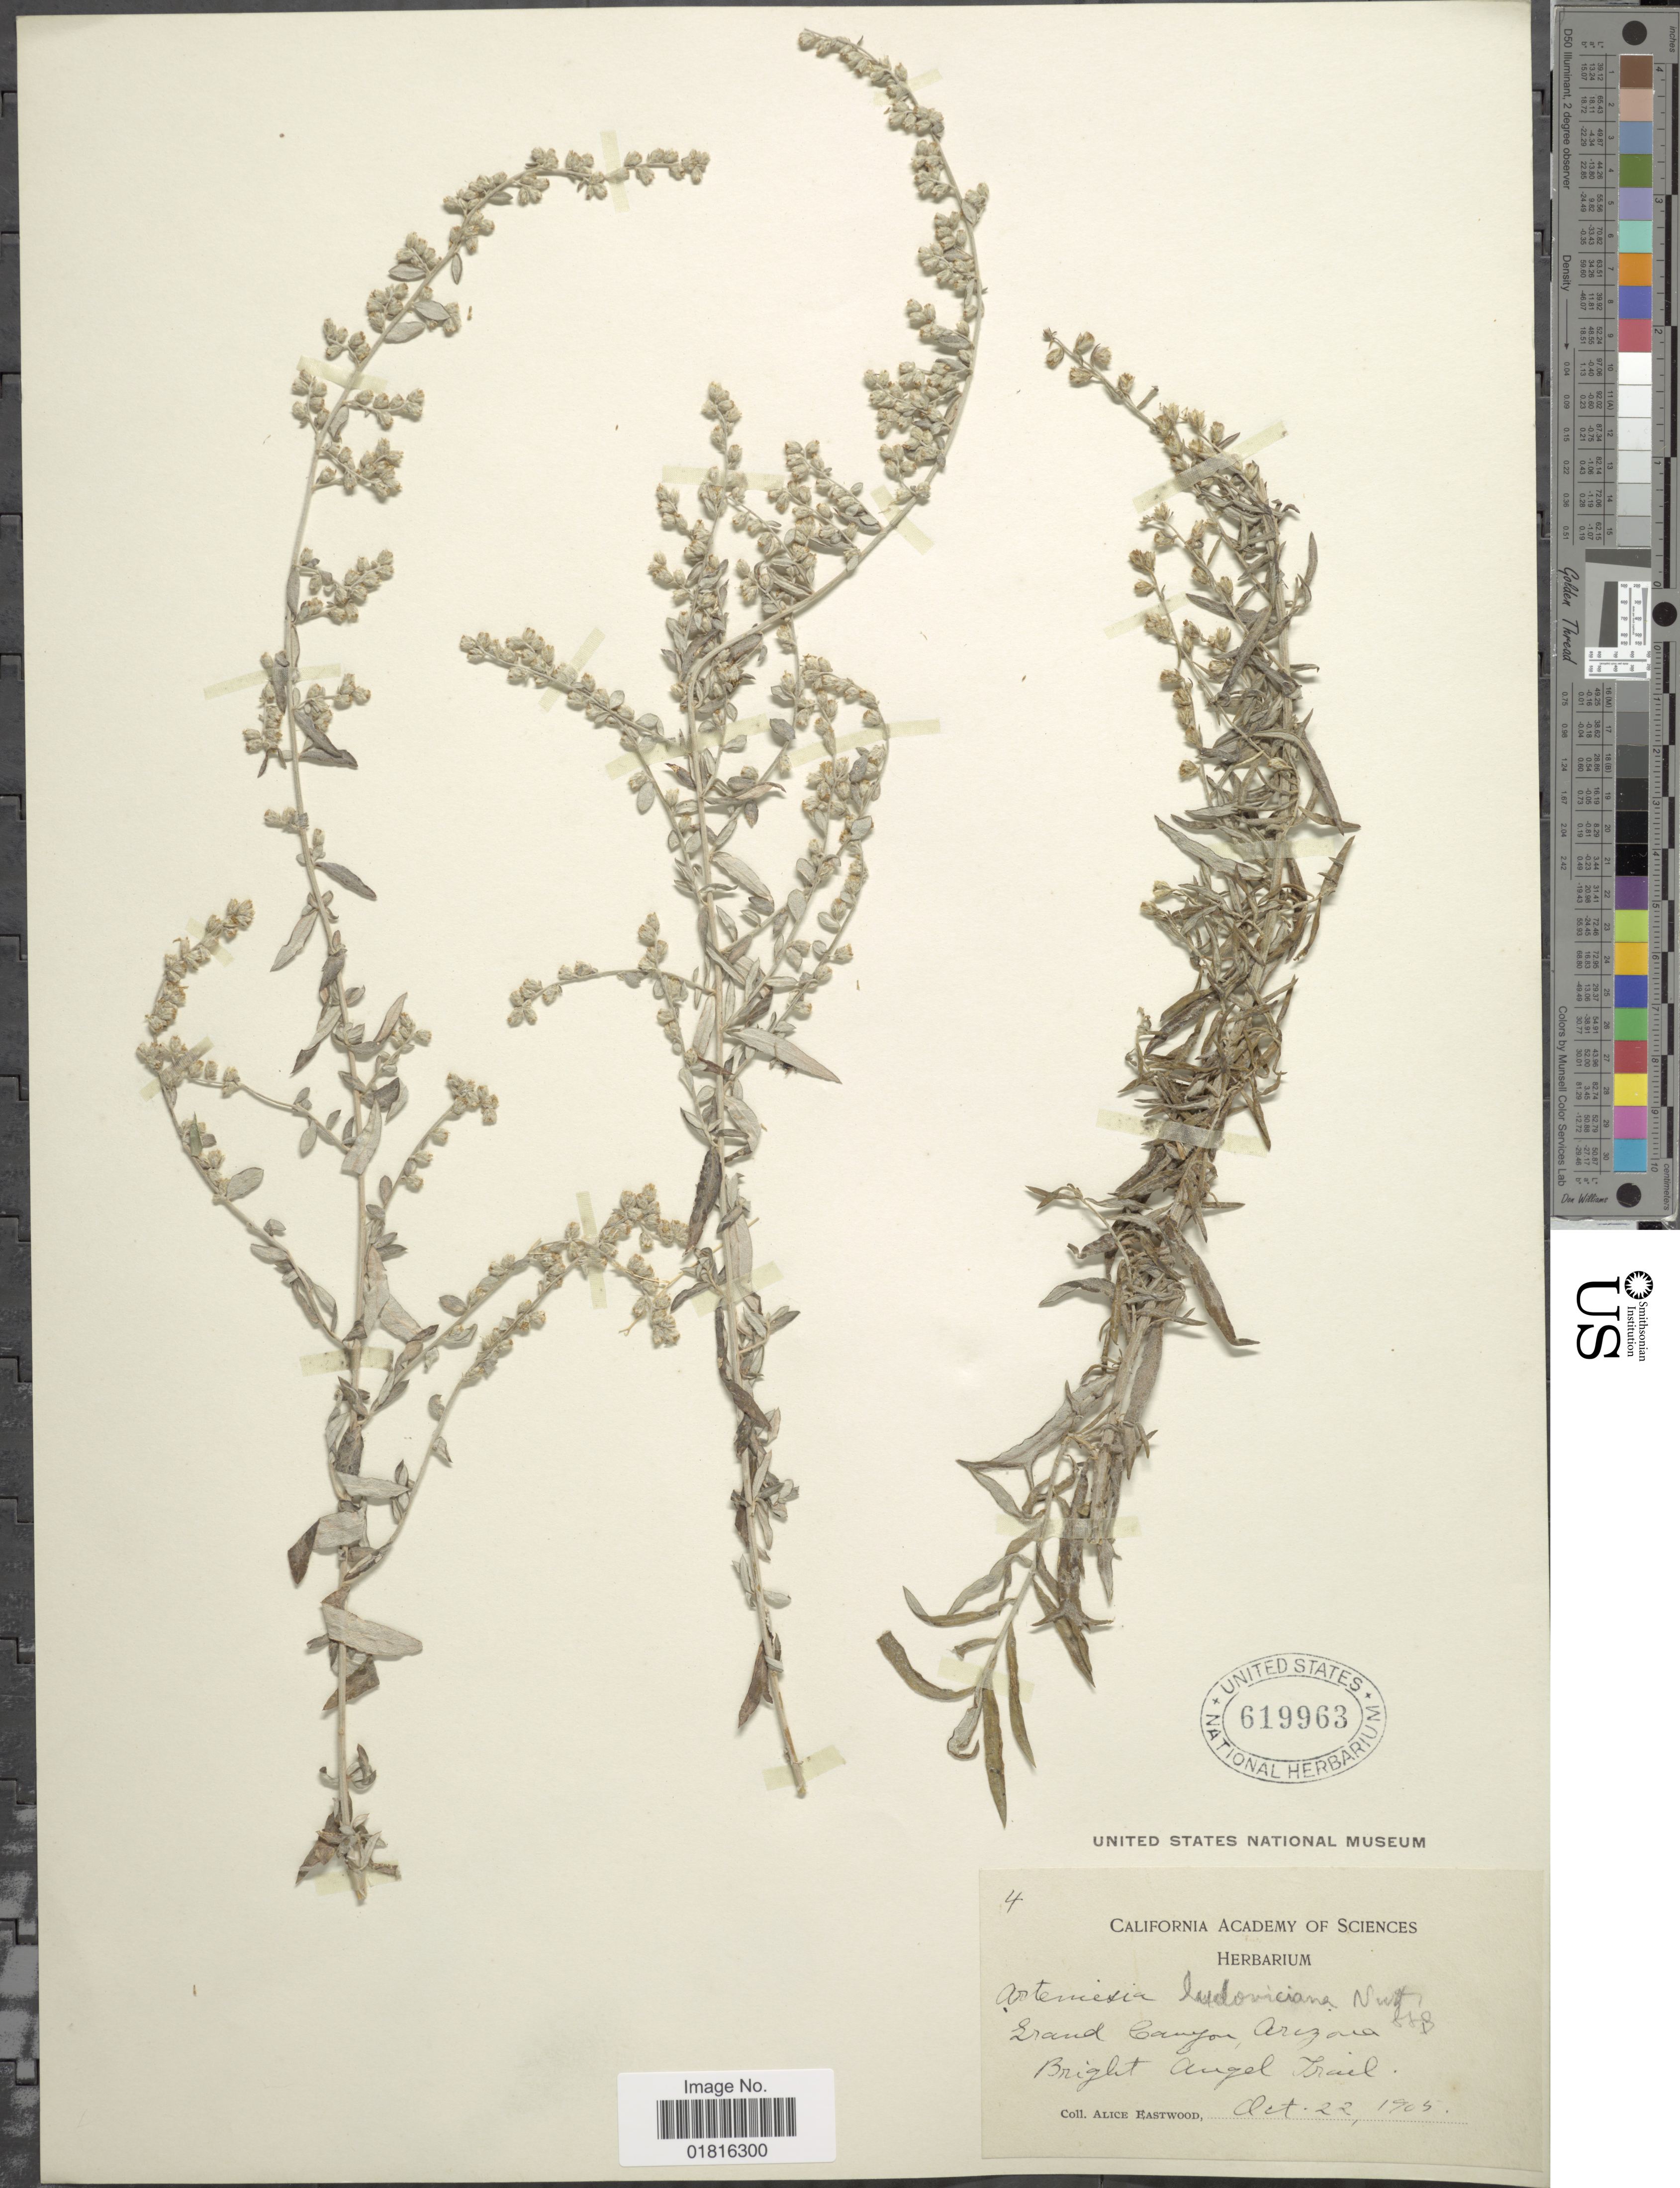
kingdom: Plantae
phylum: Tracheophyta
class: Magnoliopsida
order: Asterales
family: Asteraceae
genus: Artemisia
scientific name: Artemisia ludoviciana subsp. ludoviciana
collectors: A. Eastwood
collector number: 4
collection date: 1905-10-22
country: United States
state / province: Arizona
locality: Grand Canyon, Bright Angel Trail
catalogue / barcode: US 619963